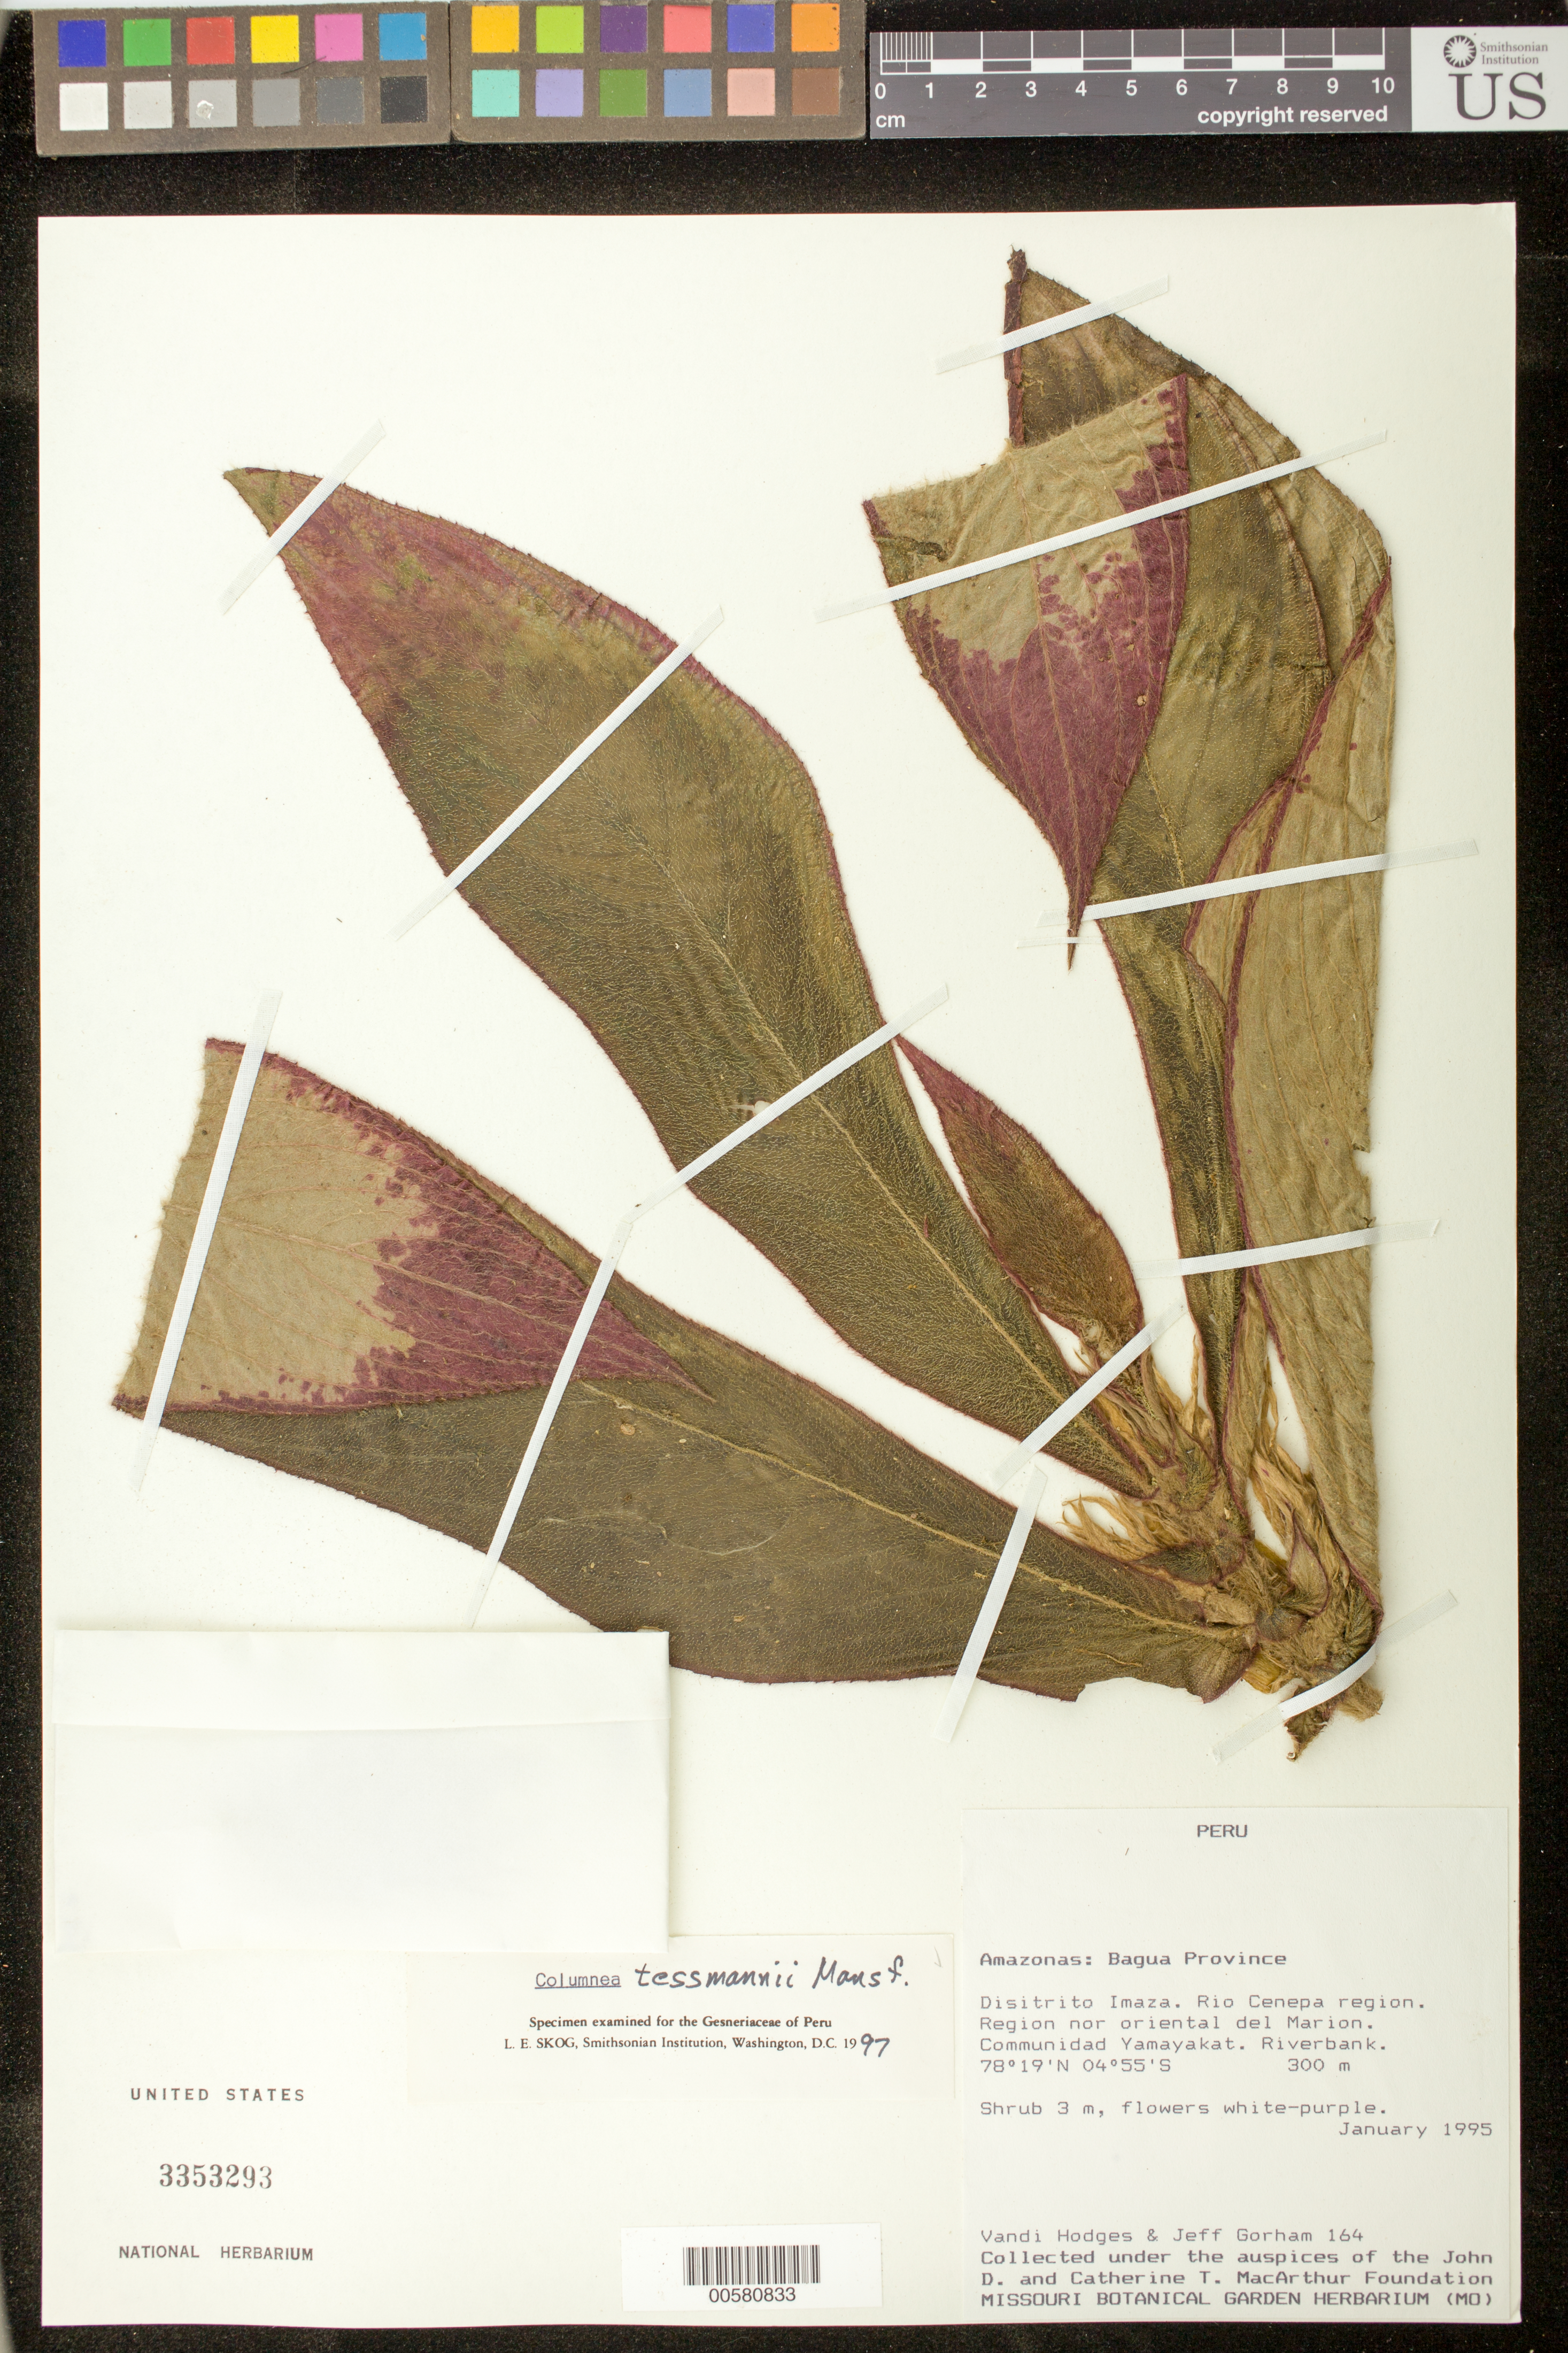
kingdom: Plantae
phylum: Tracheophyta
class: Magnoliopsida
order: Lamiales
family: Gesneriaceae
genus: Columnea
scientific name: Columnea tessmannii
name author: Mansf.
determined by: Skog, Laurence E.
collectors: V. Hodges & J. Gorham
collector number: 164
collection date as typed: Jan 1995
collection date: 1995-01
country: Peru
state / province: Amazonas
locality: Prov. Bagua, dtto. Imaza; Rio Cenepa region, region nor oriental del Marion, communidad Yamayakat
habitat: Riverbank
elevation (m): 300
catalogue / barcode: US 3353293